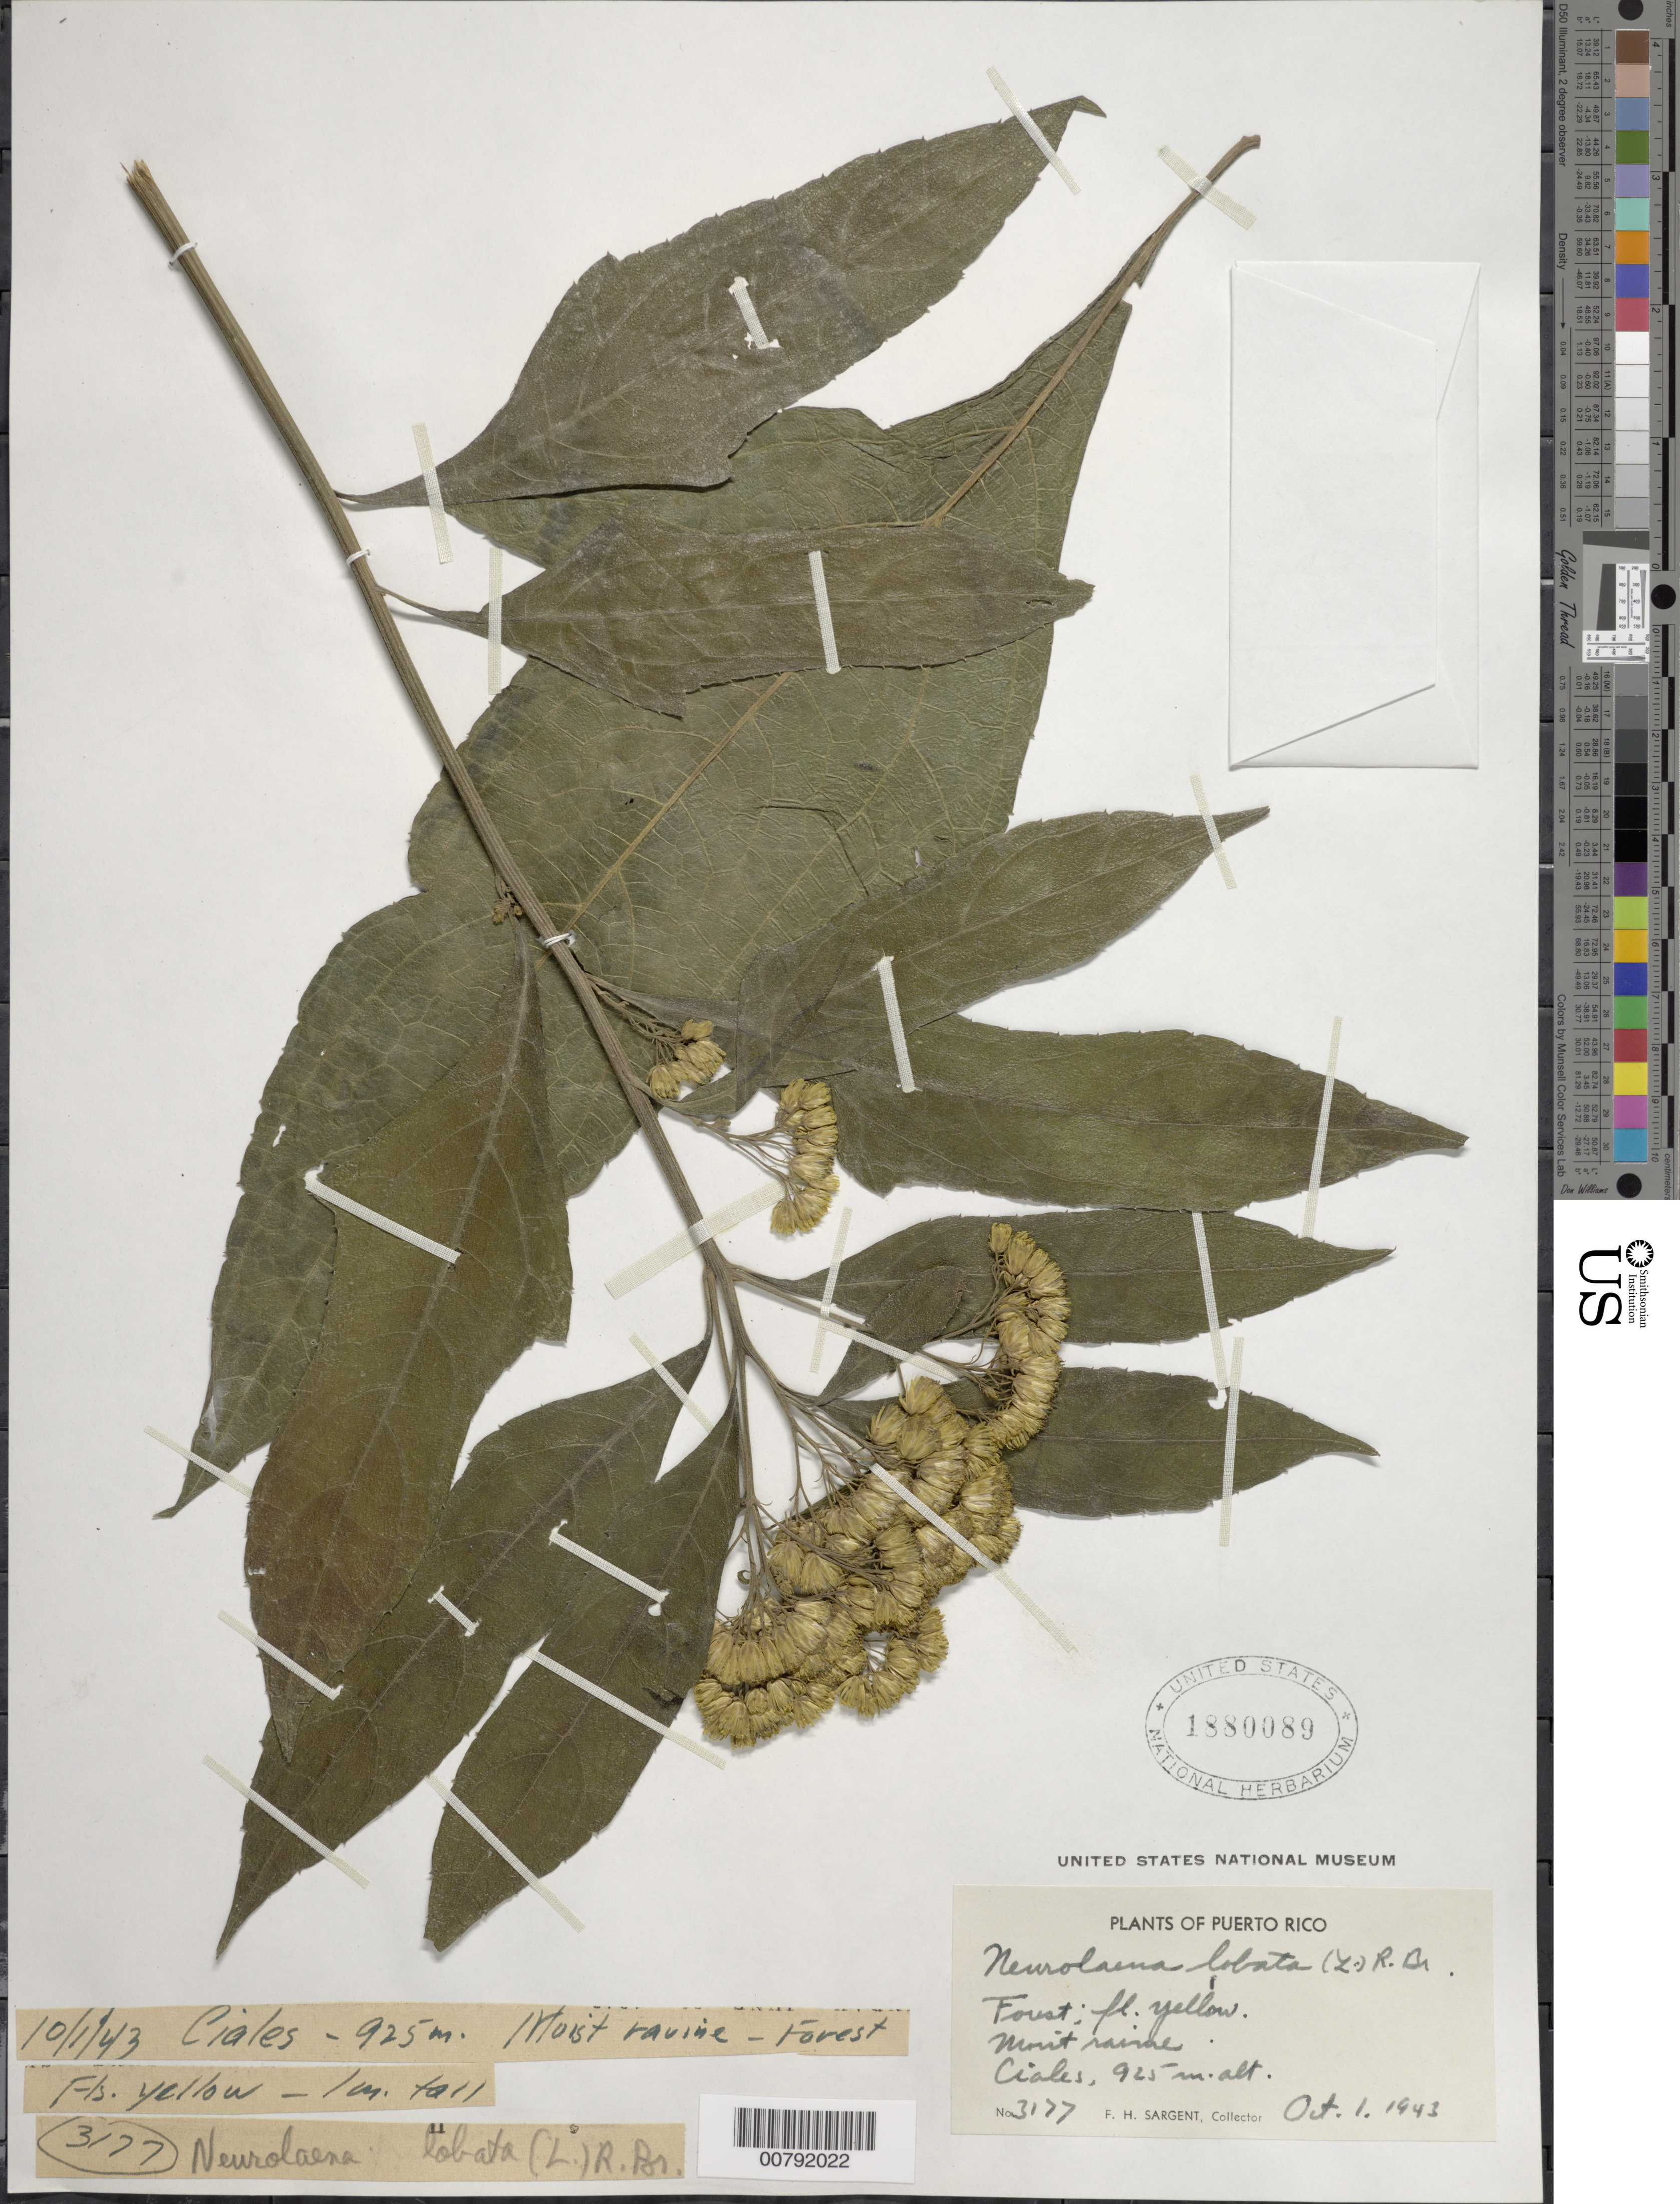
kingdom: Plantae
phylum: Tracheophyta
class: Magnoliopsida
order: Asterales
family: Asteraceae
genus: Neurolaena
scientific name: Neurolaena lobata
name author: (L.) R. Br. ex Cass.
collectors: F. H. Sargent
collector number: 3177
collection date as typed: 01 Oct 1943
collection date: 1943-10-01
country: Puerto Rico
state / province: Ciales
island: Puerto Rico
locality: Ciales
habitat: Forest, moist ravine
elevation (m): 925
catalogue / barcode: US 1880089